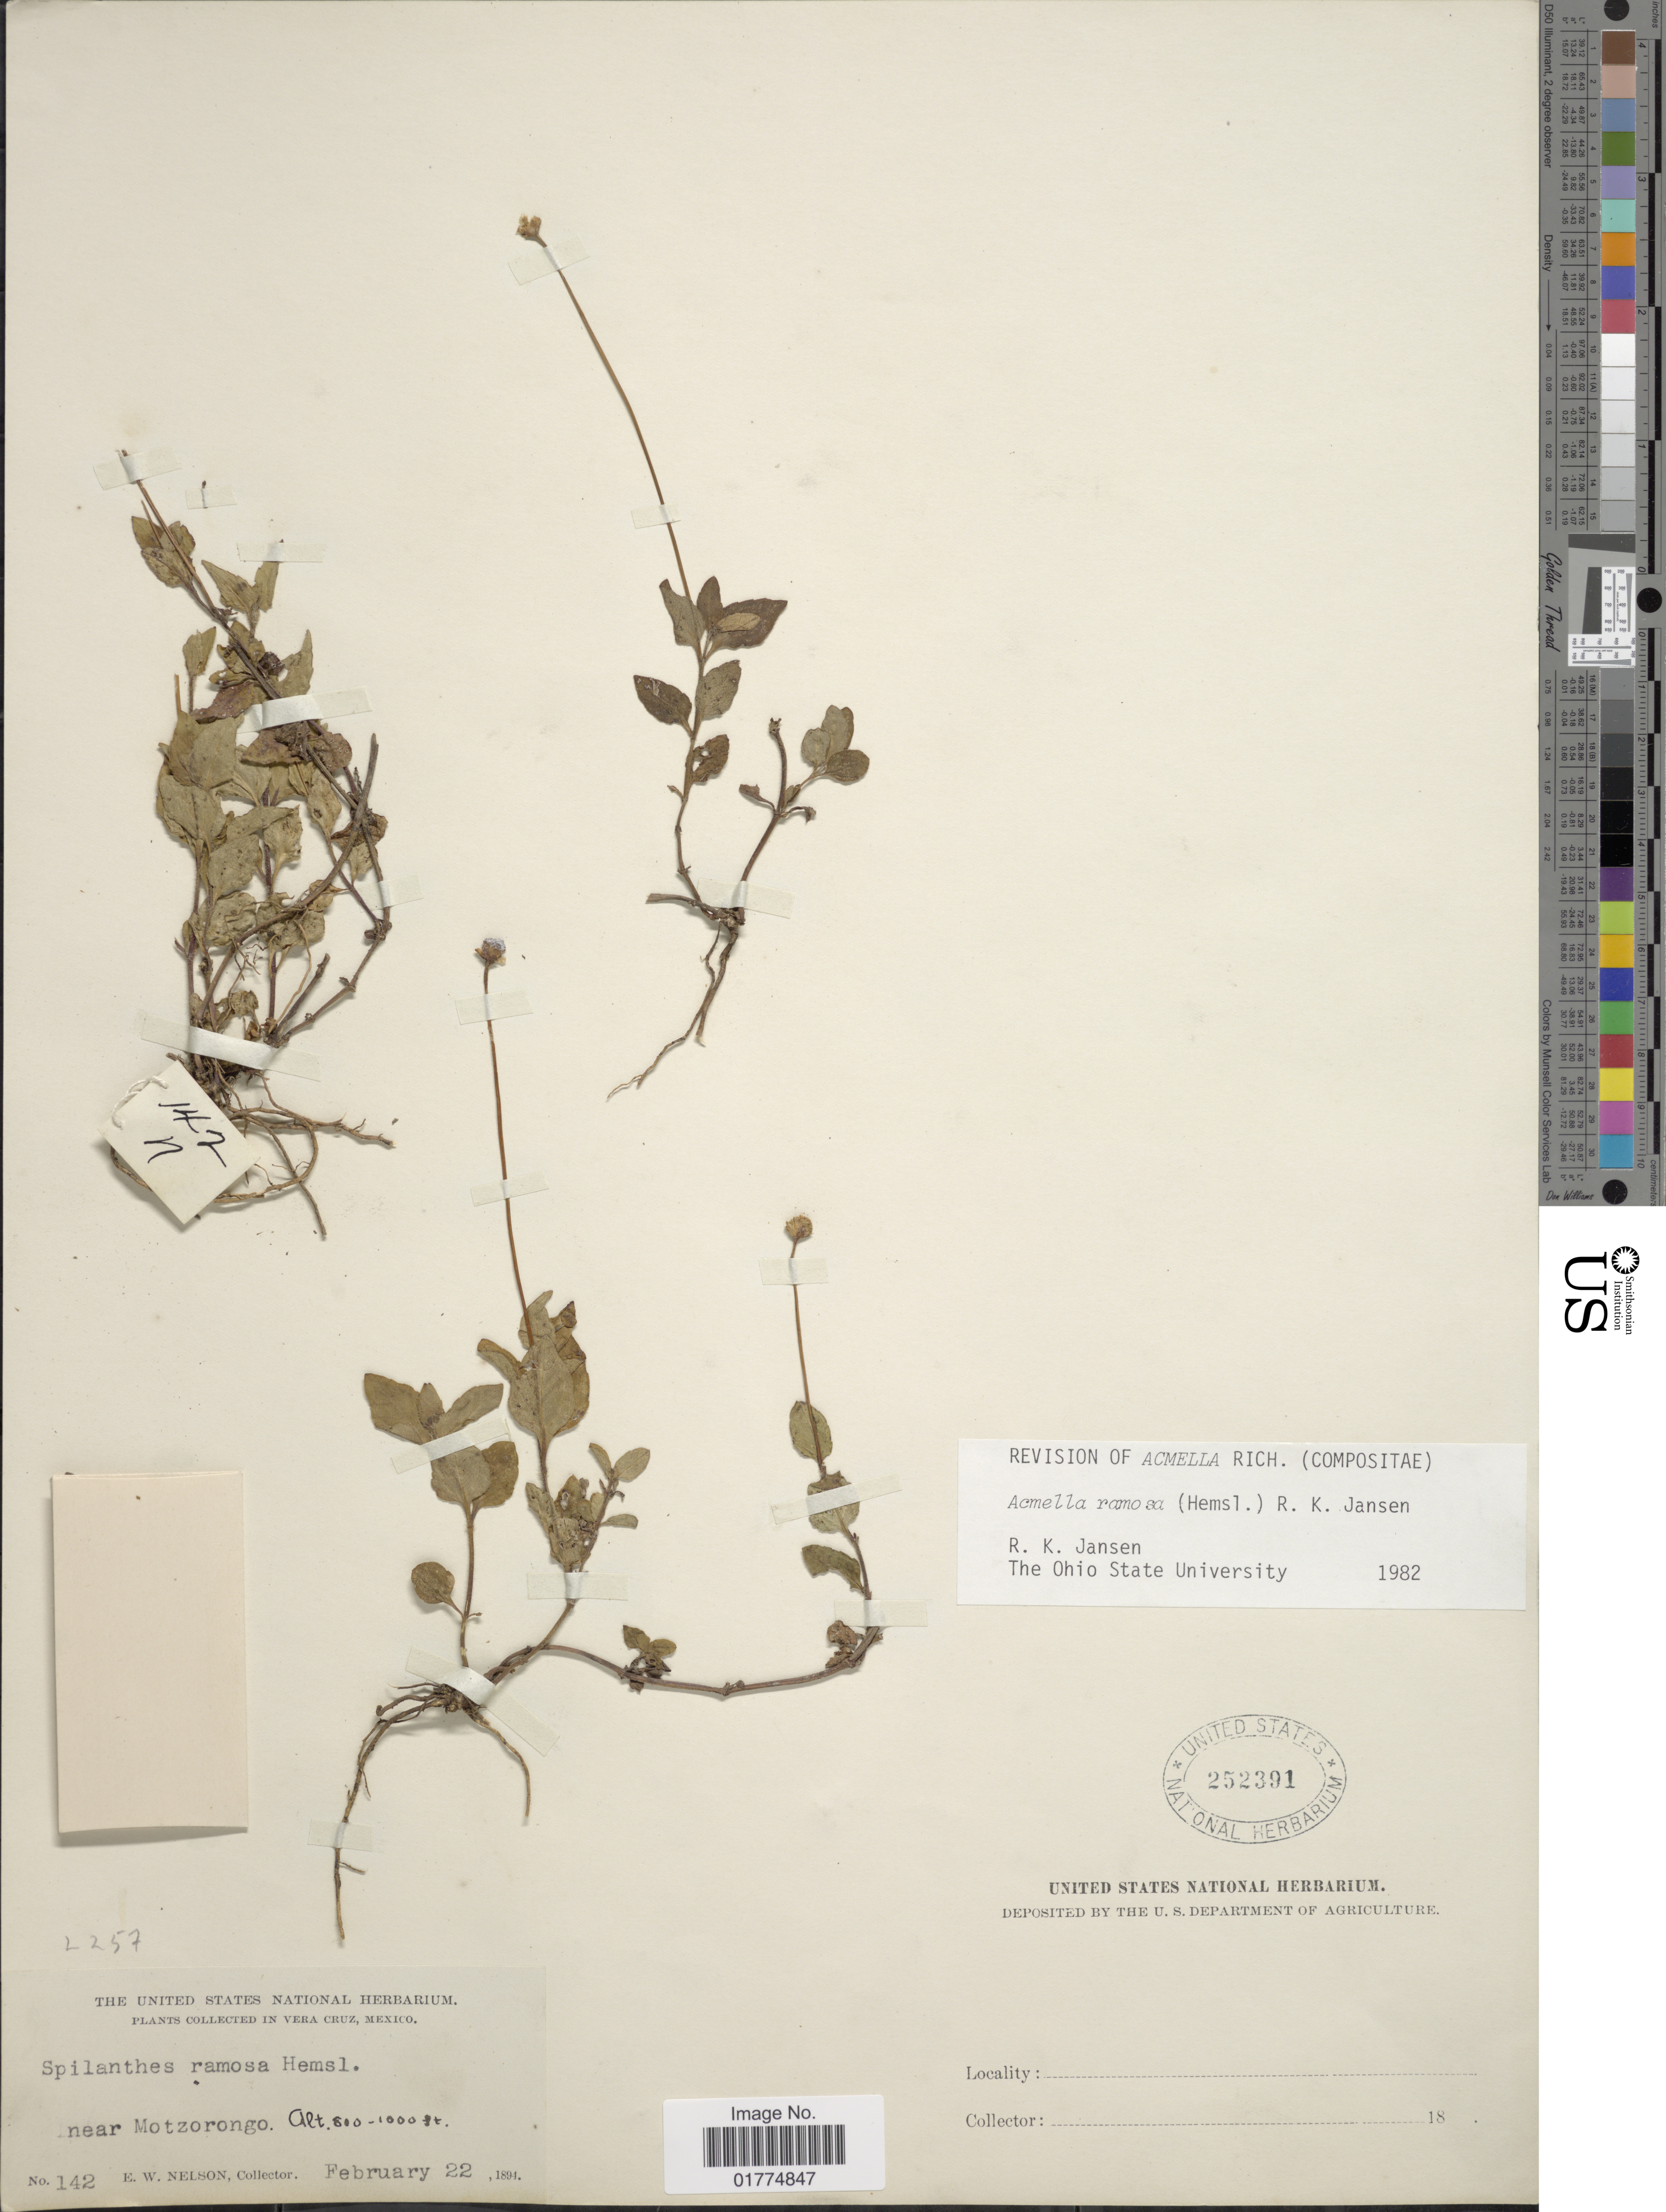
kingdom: Plantae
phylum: Tracheophyta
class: Magnoliopsida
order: Asterales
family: Asteraceae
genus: Acmella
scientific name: Acmella ramosa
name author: (Hemsl.) R.K. Jansen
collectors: E. W. Nelson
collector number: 142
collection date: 1891-02-22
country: Mexico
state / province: Veracruz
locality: Vera Cruz, Mexico. Near Motzorongo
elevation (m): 244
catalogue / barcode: US 252391